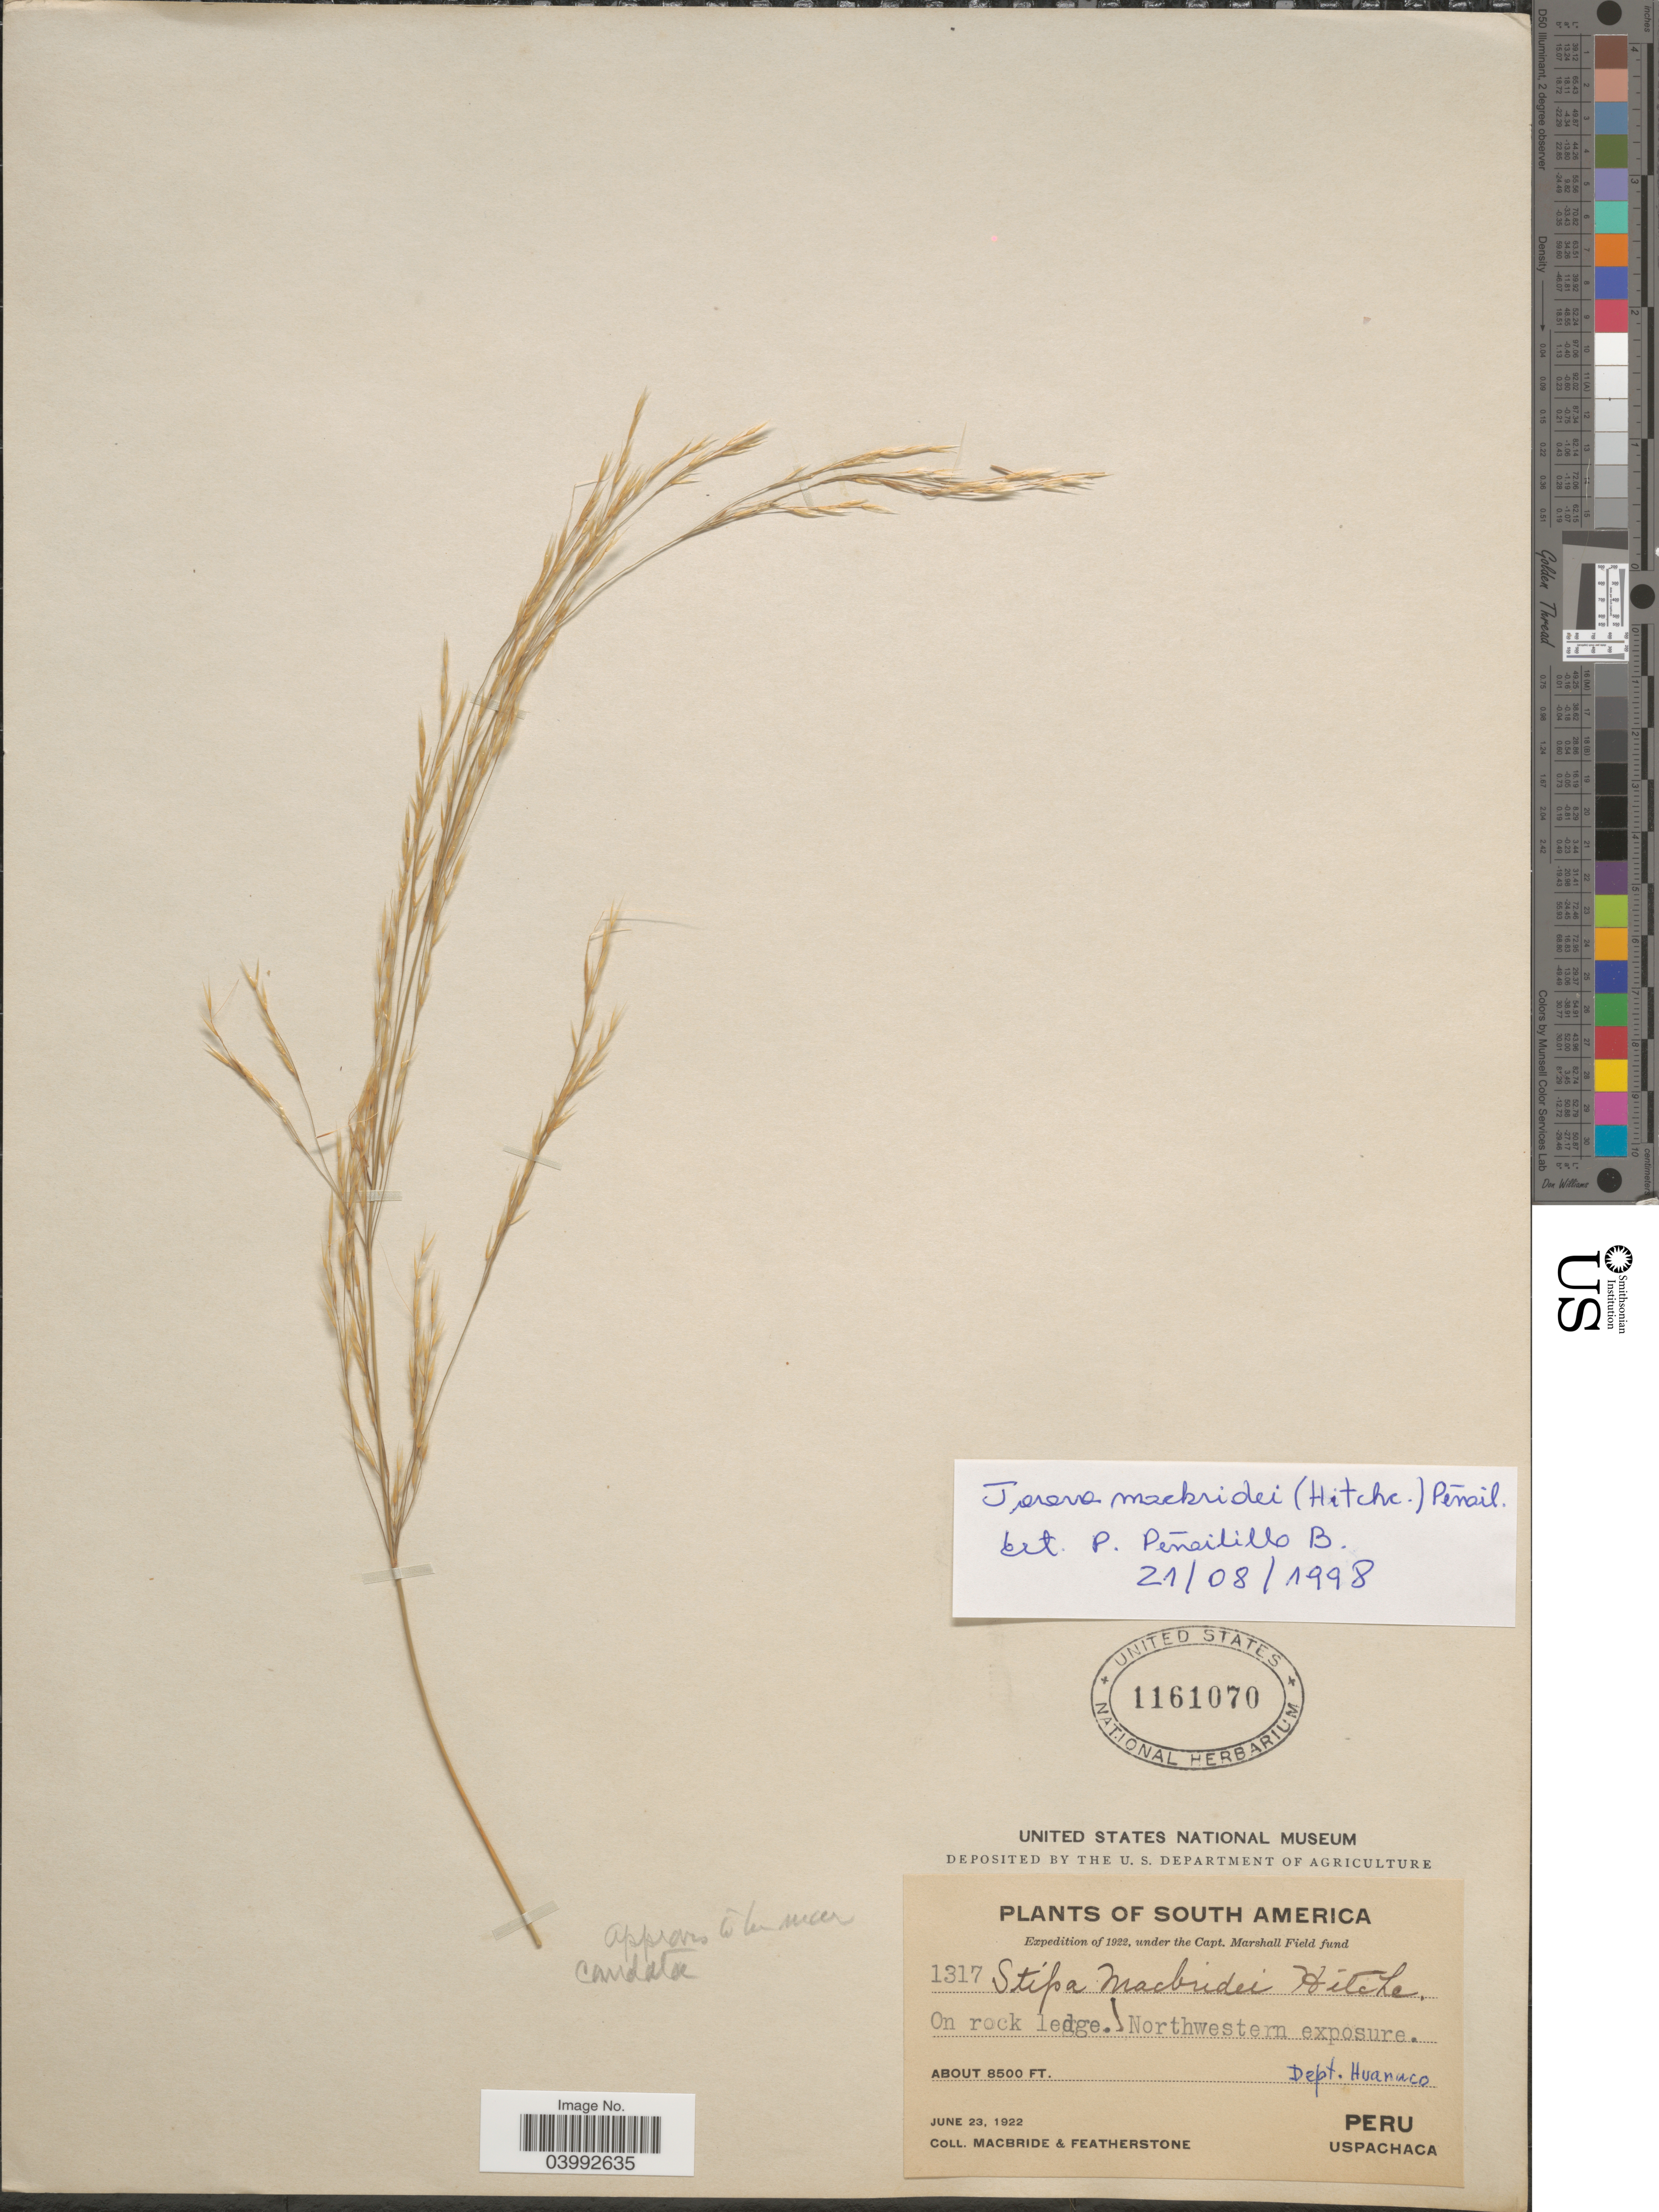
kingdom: Plantae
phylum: Tracheophyta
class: Liliopsida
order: Poales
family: Poaceae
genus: Jarava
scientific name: Jarava macbridei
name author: (Hitchc.) Peñail.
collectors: Macbride, -- & -. Featherstone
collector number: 1317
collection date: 1922-06-23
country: Peru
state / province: Huánuco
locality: Northwestern exposure. Dept. Huanuco. Uspachaca.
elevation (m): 2591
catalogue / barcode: US 1161070